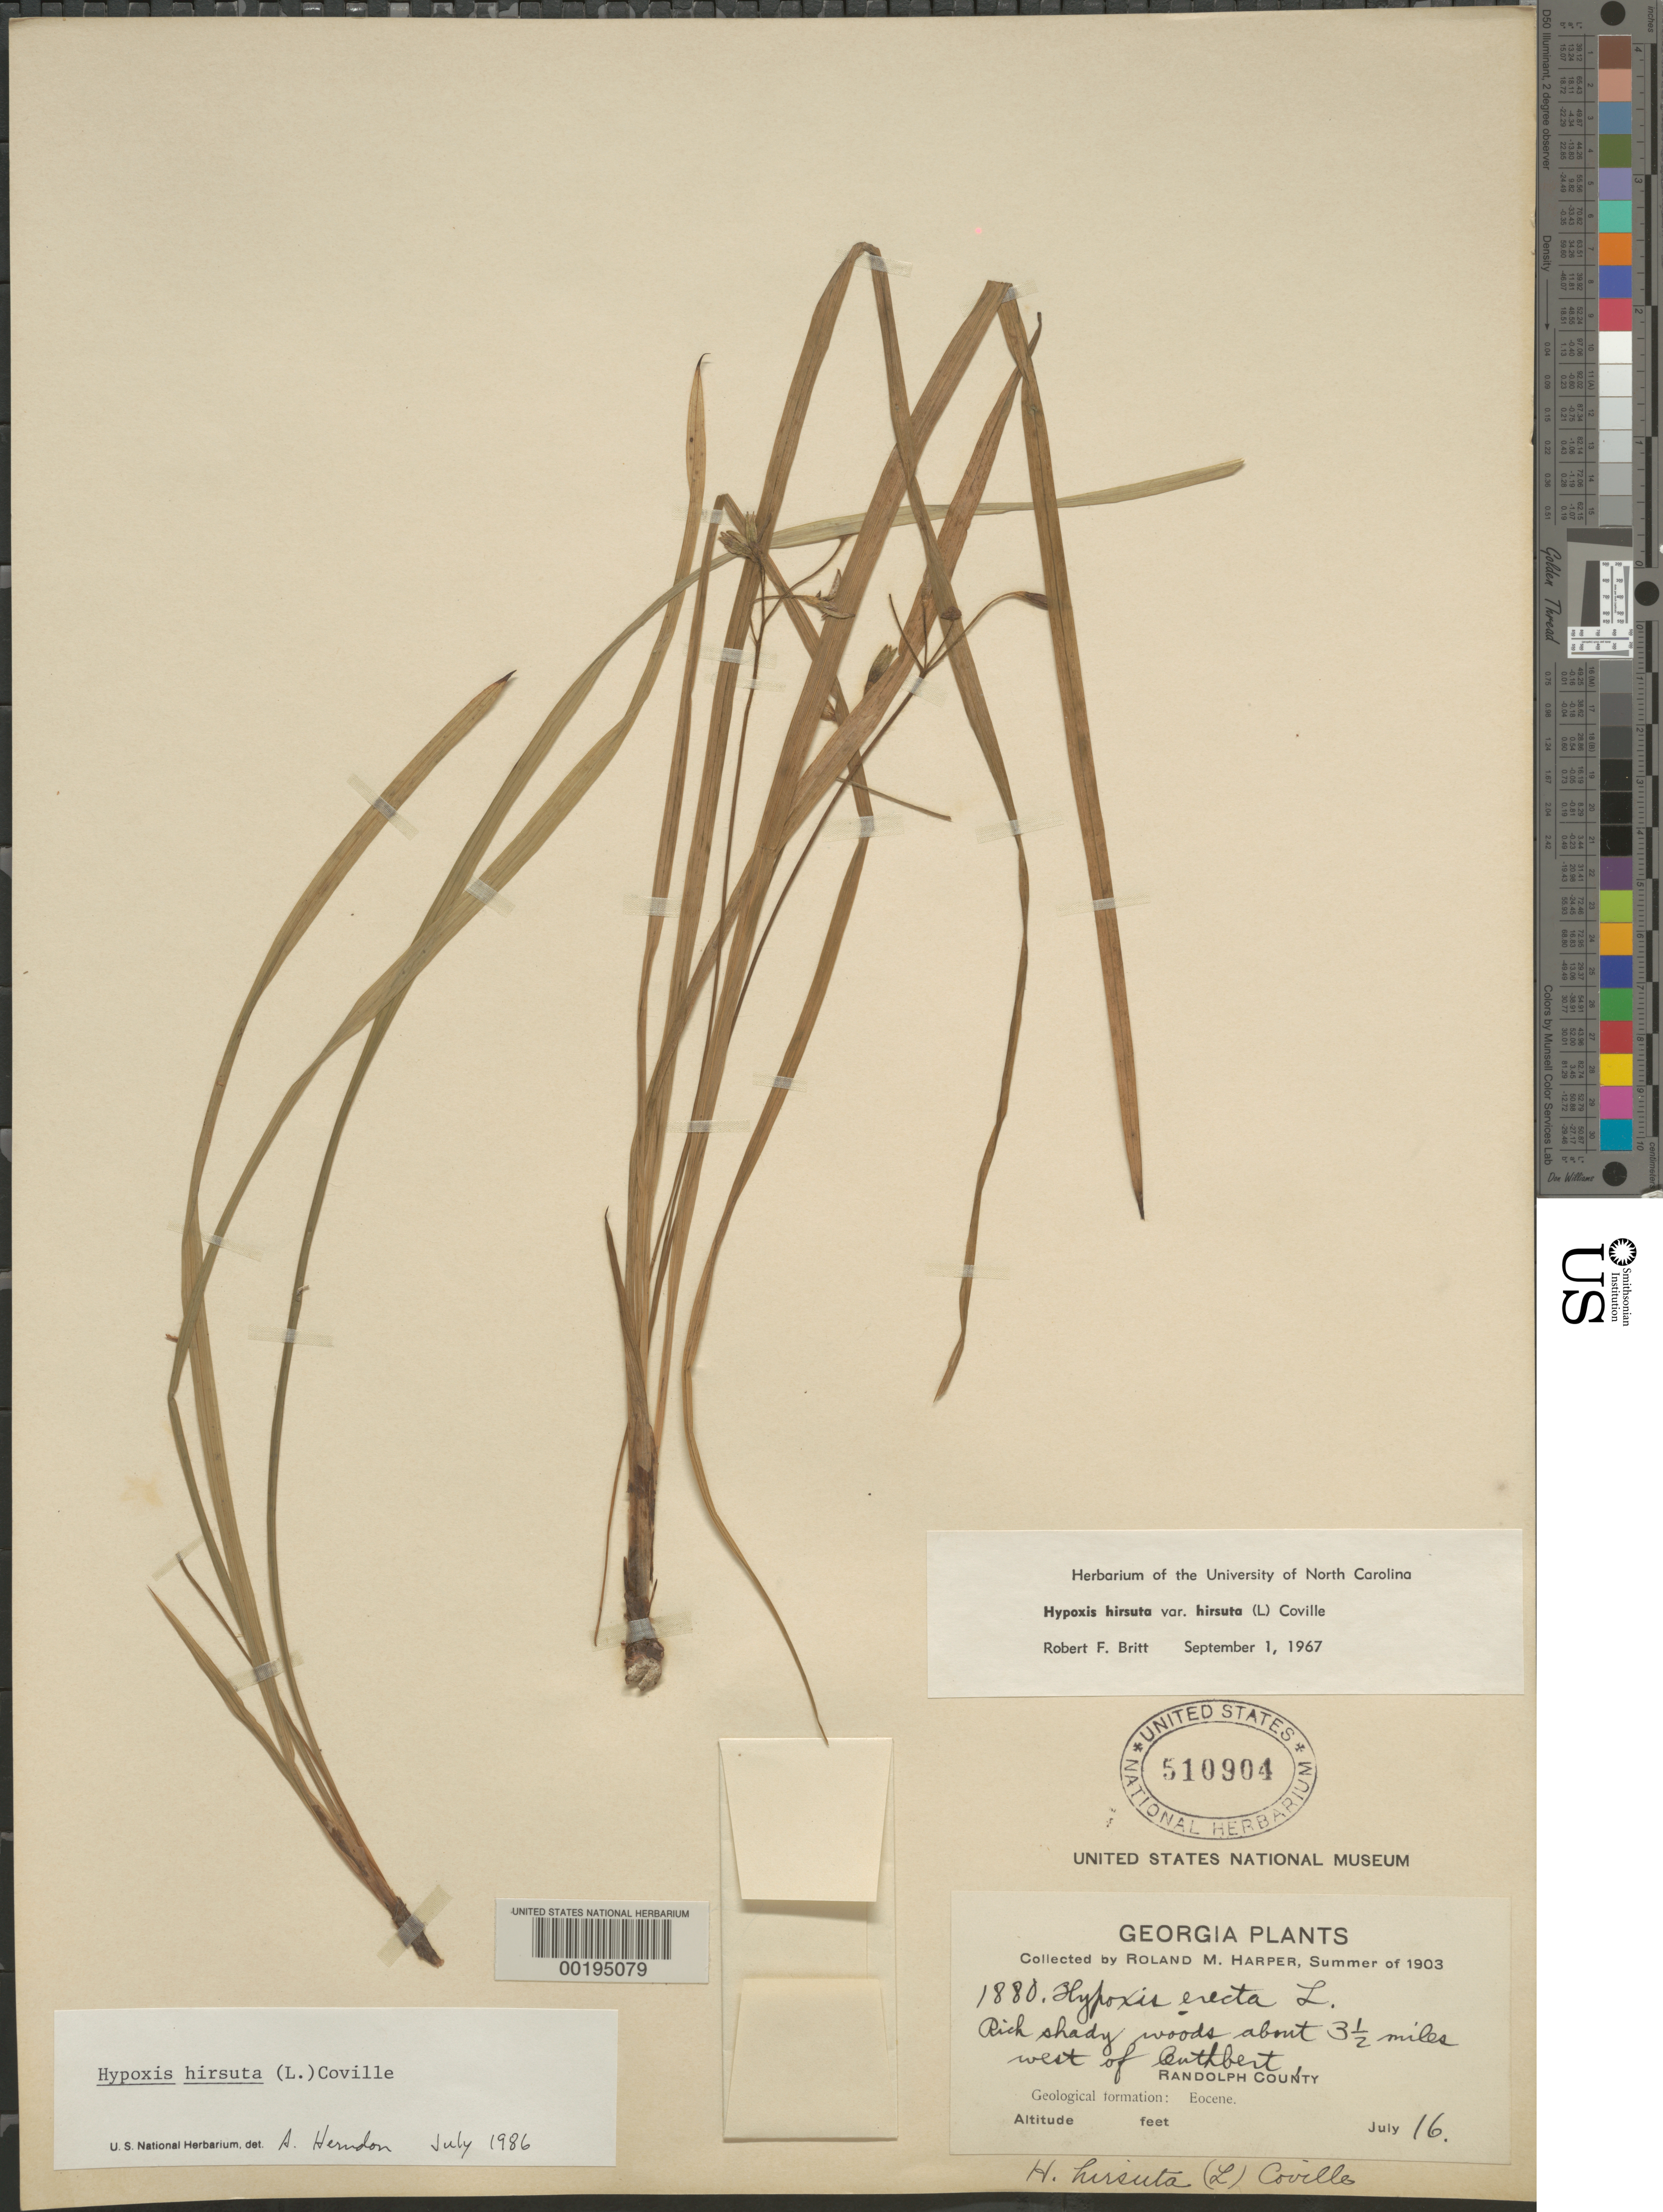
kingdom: Plantae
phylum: Tracheophyta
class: Liliopsida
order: Asparagales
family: Hypoxidaceae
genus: Hypoxis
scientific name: Hypoxis hirsuta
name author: (L.) Coville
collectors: R. M. Harper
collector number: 1880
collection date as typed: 16 Jul 1903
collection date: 1903-07-16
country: United States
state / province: Georgia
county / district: Randolph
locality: About 3.5 mi w of cuthbert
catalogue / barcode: US 510904